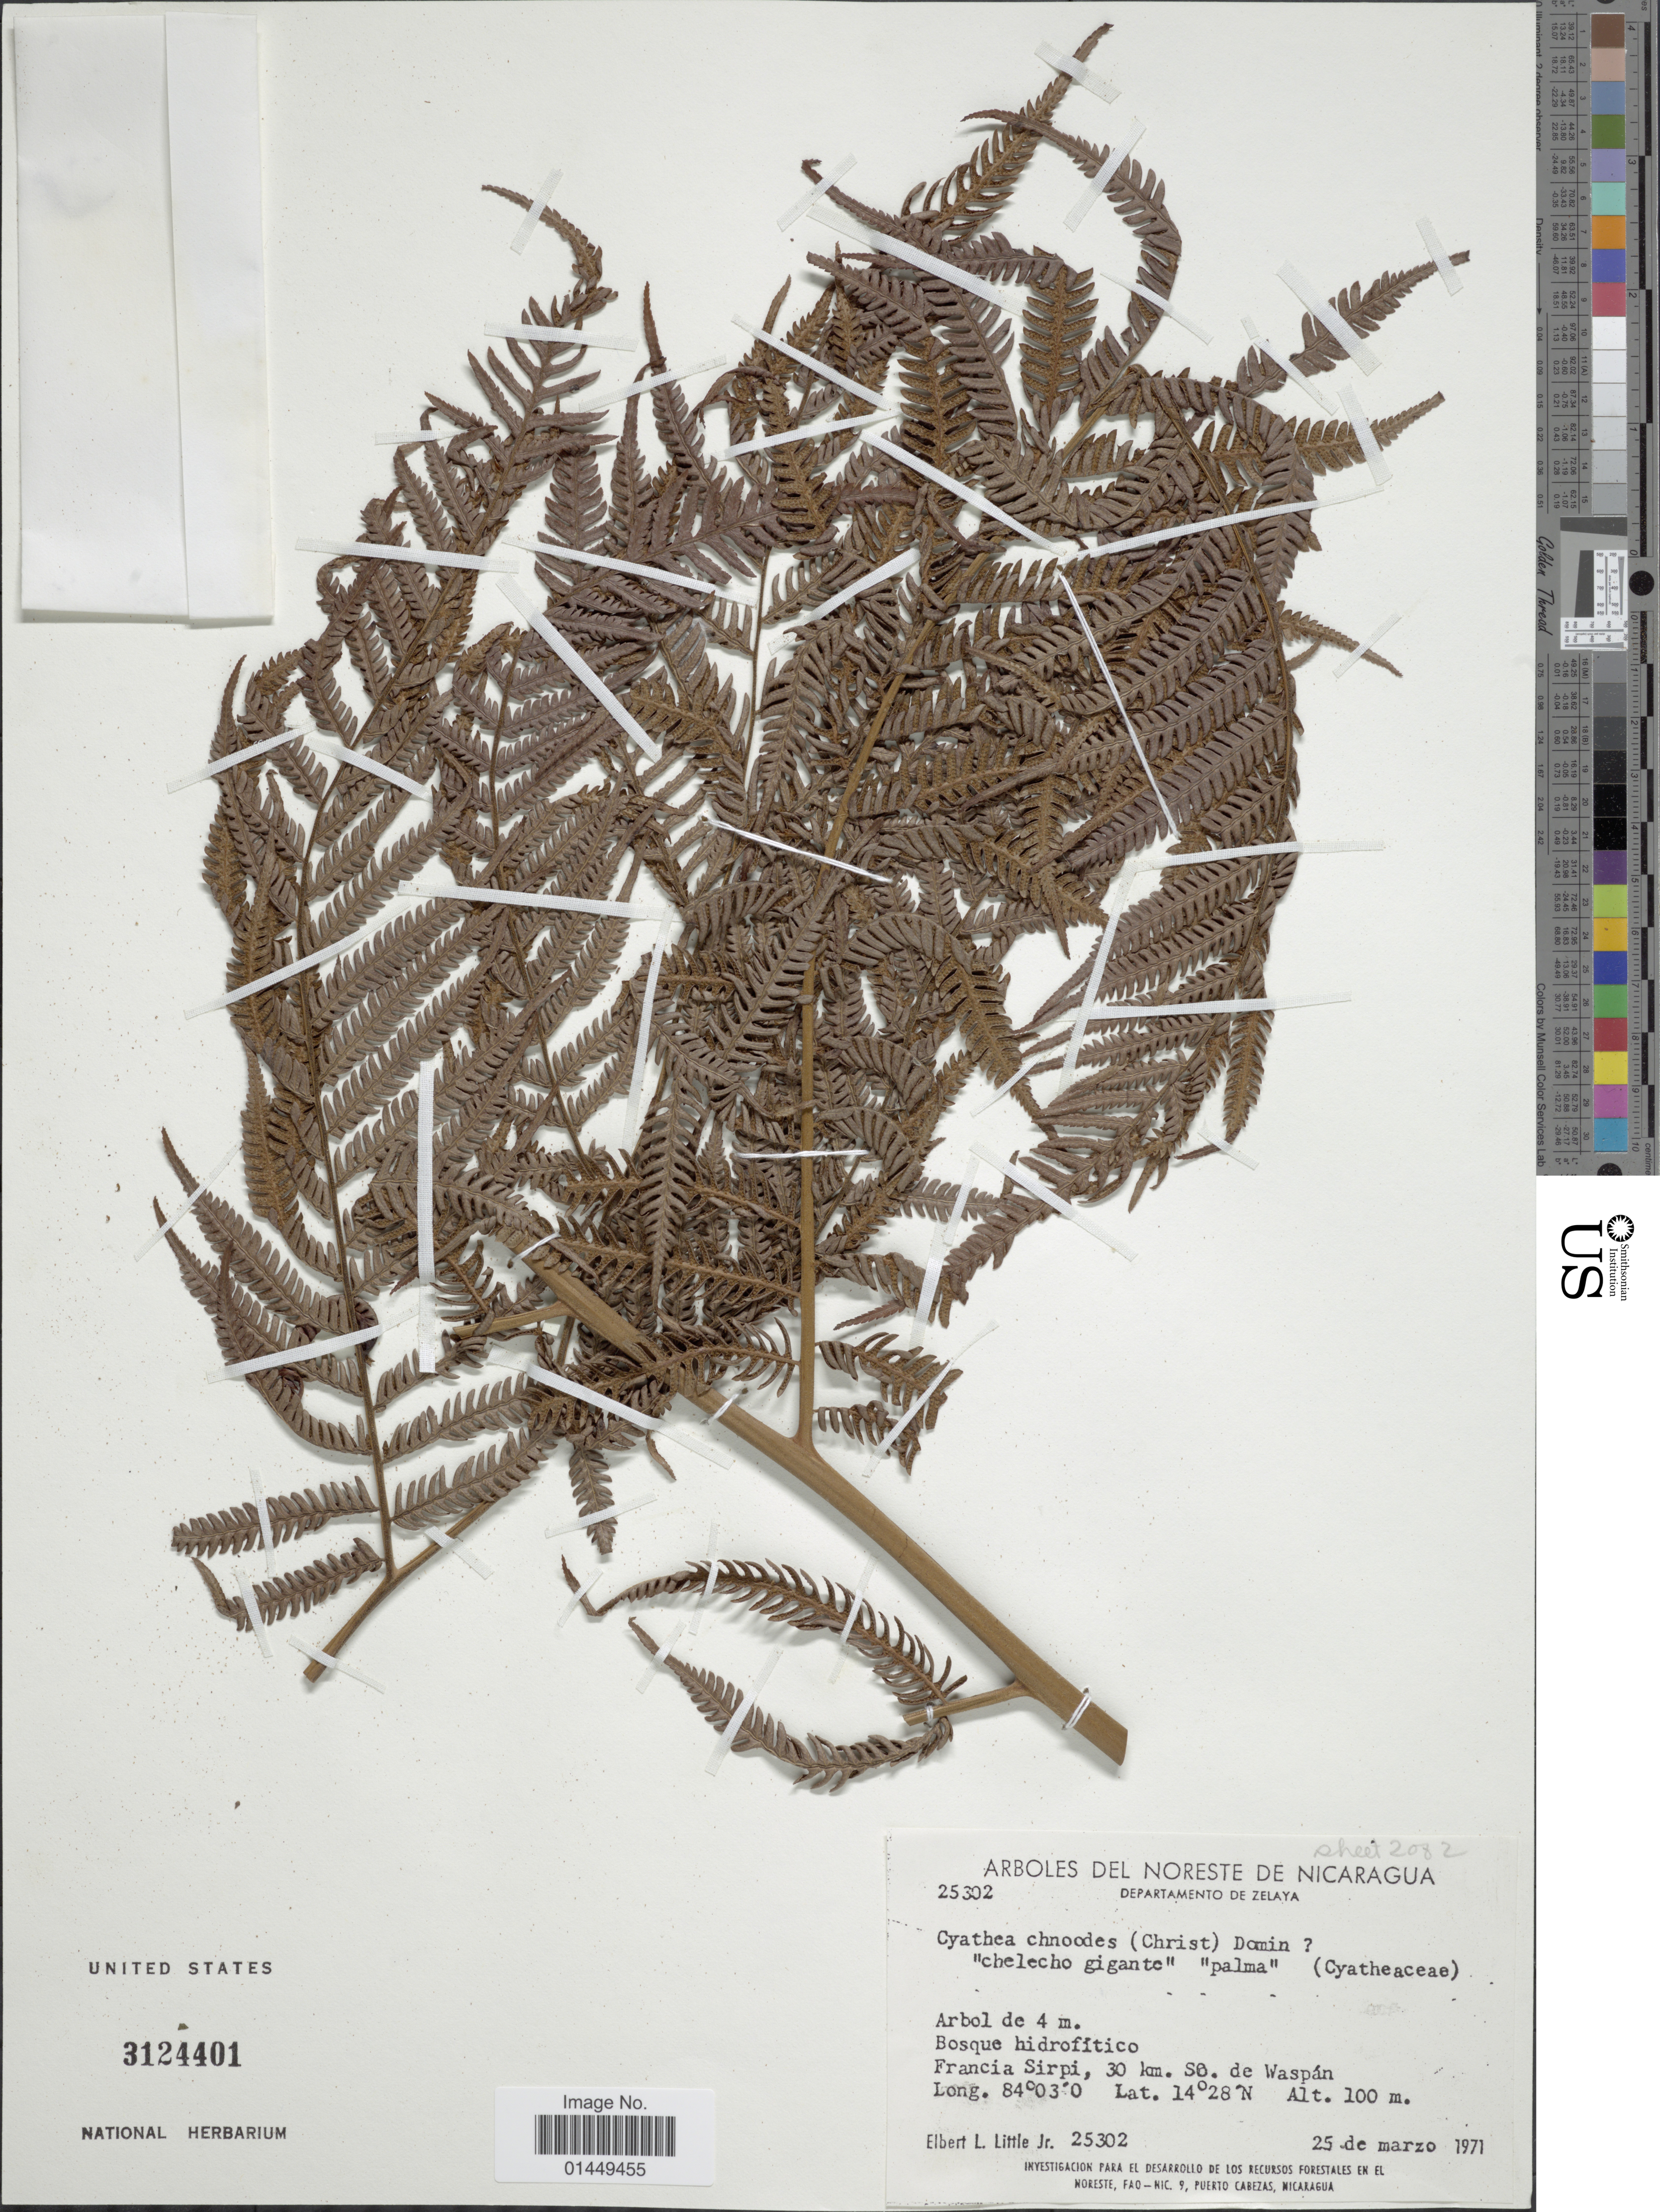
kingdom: Plantae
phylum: Tracheophyta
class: Polypodiopsida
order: Cyatheales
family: Cyatheaceae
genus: Cyathea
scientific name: Cyathea schiedeana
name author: (C. Presl) Domin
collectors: E. L. Little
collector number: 25302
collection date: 1971-03-25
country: Nicaragua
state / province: Atlantico Norte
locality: Arboles Del Noreste De Nicaragua, Departamento De Zelaya, Francia Sirpi, 30 km. SO. de Waspan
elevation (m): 100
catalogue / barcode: US 3124401